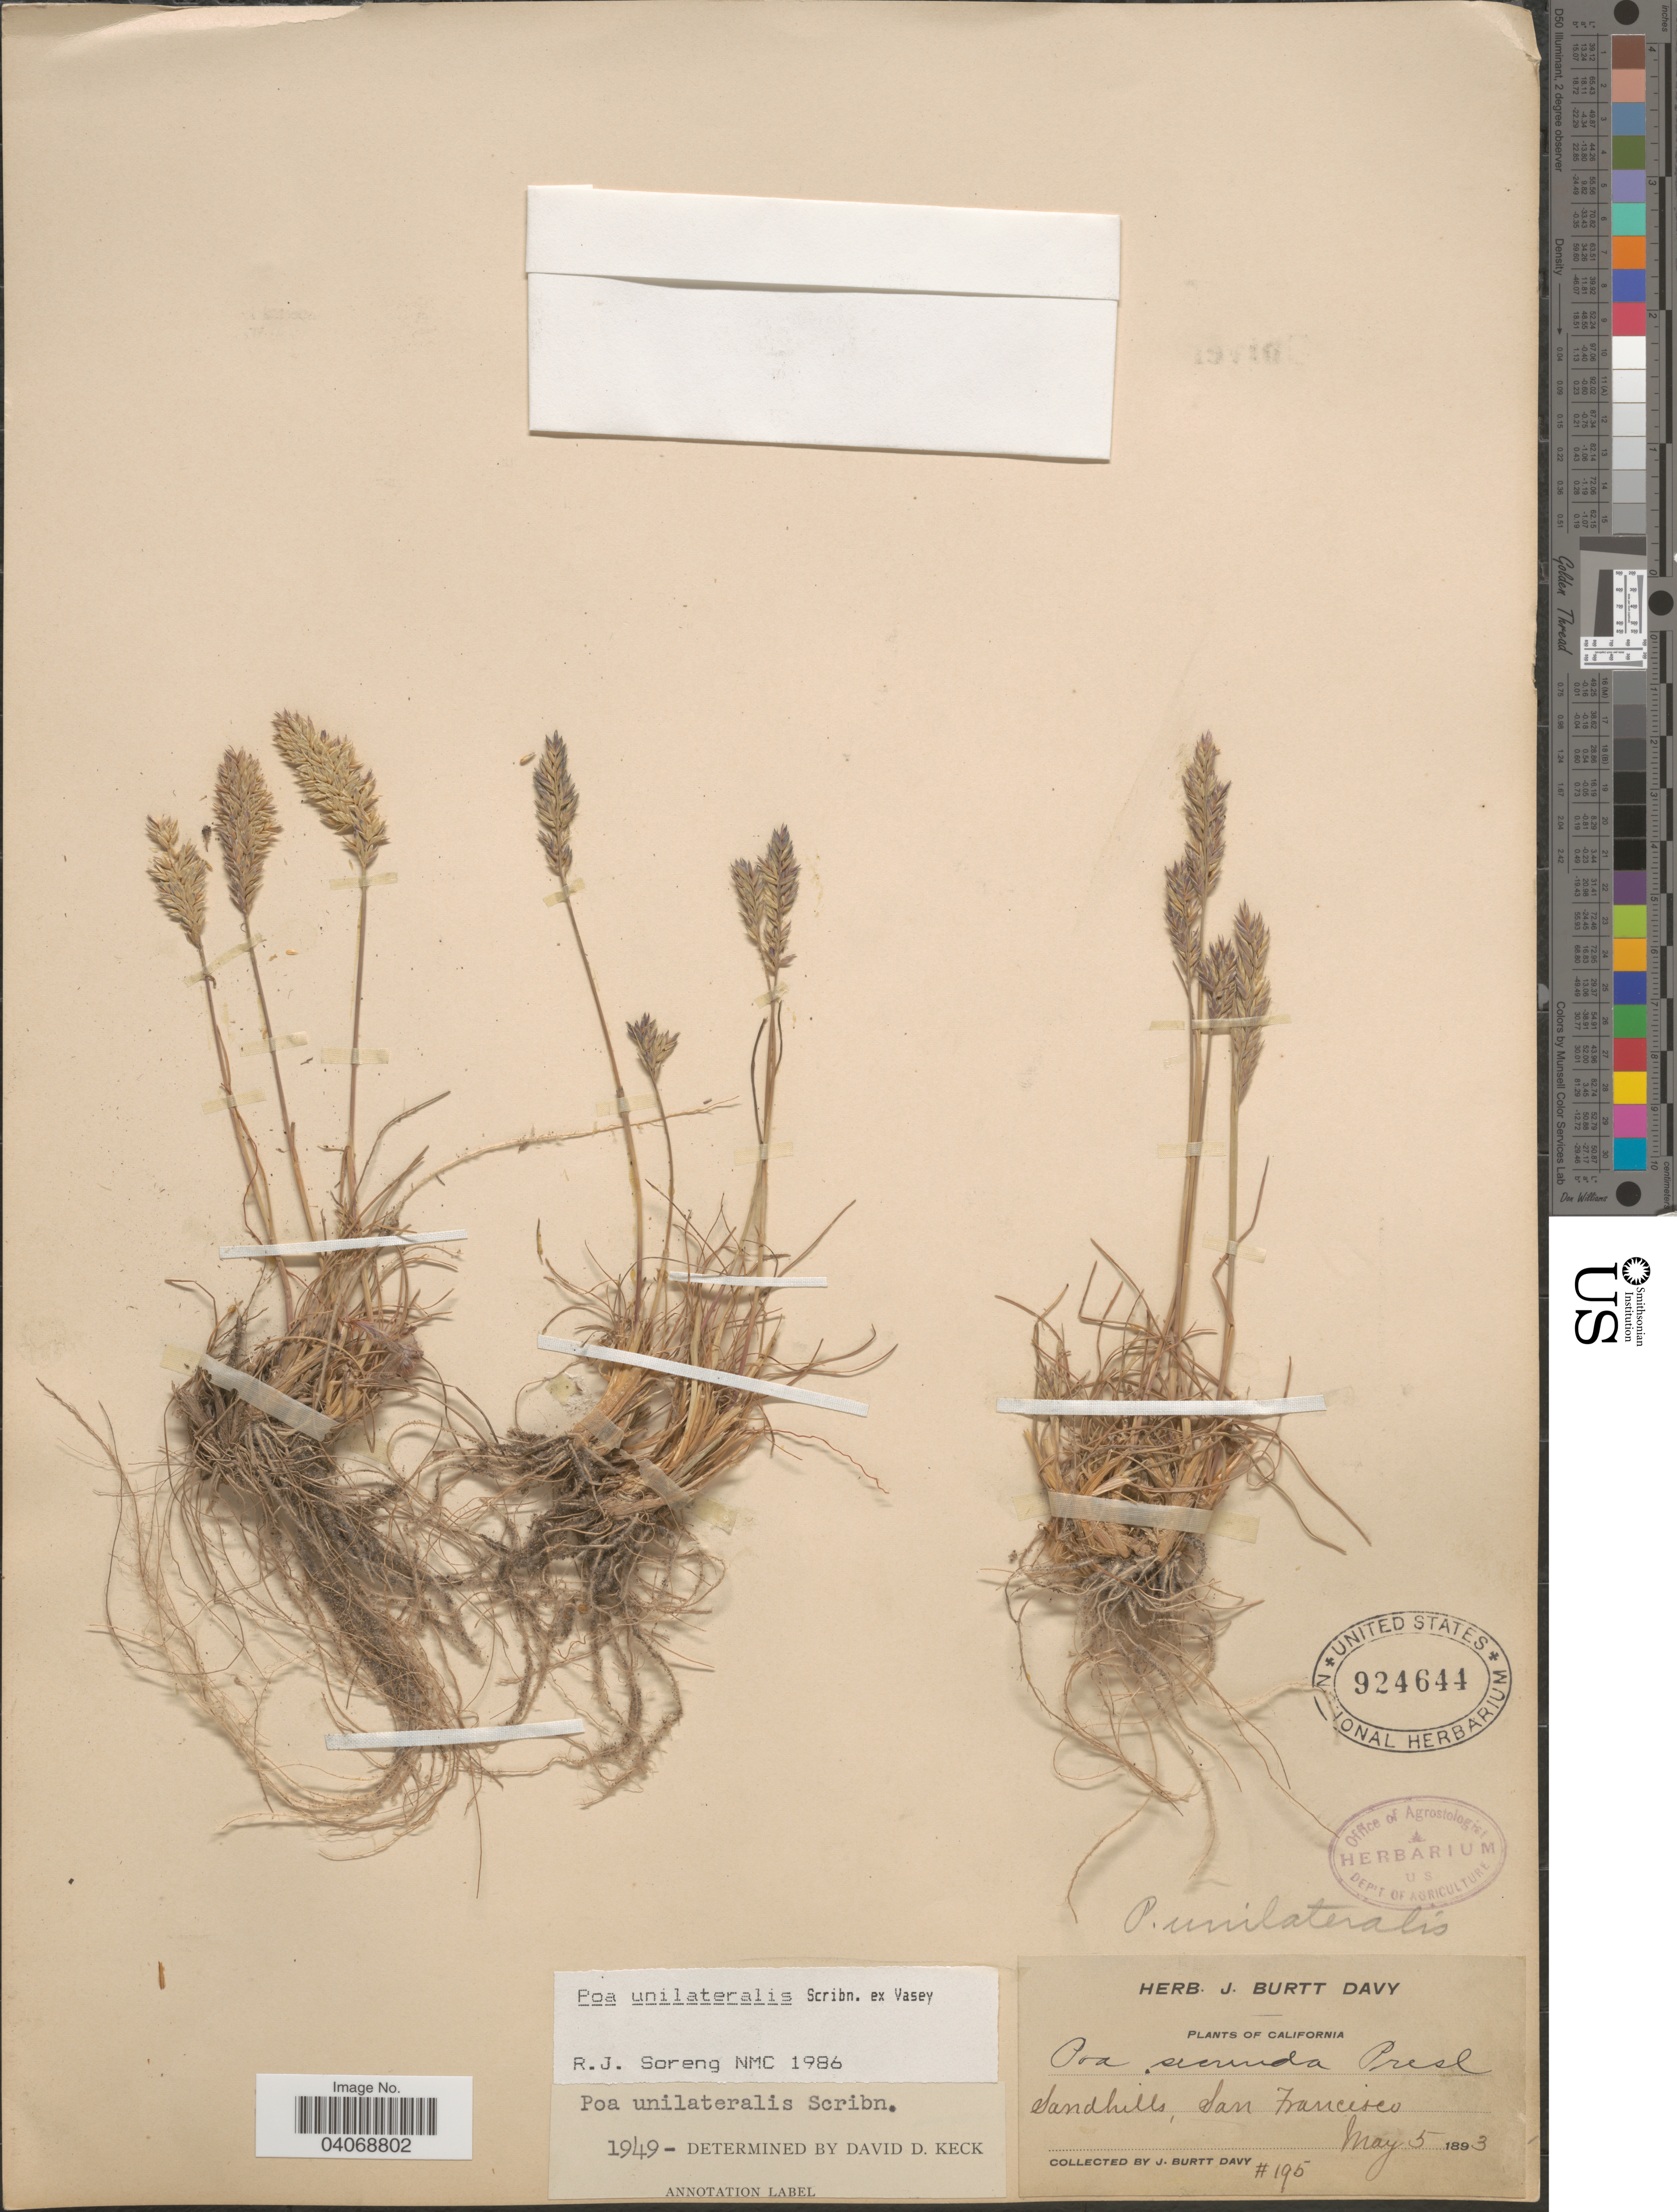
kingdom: Plantae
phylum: Tracheophyta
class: Liliopsida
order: Poales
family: Poaceae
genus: Poa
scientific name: Poa unilateralis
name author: Scribn. ex Vasey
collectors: J. Burtt Davy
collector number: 195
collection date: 1893-05-05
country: United States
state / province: California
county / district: San Francisco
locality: Sandhills, San Francisco.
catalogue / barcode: US 924644